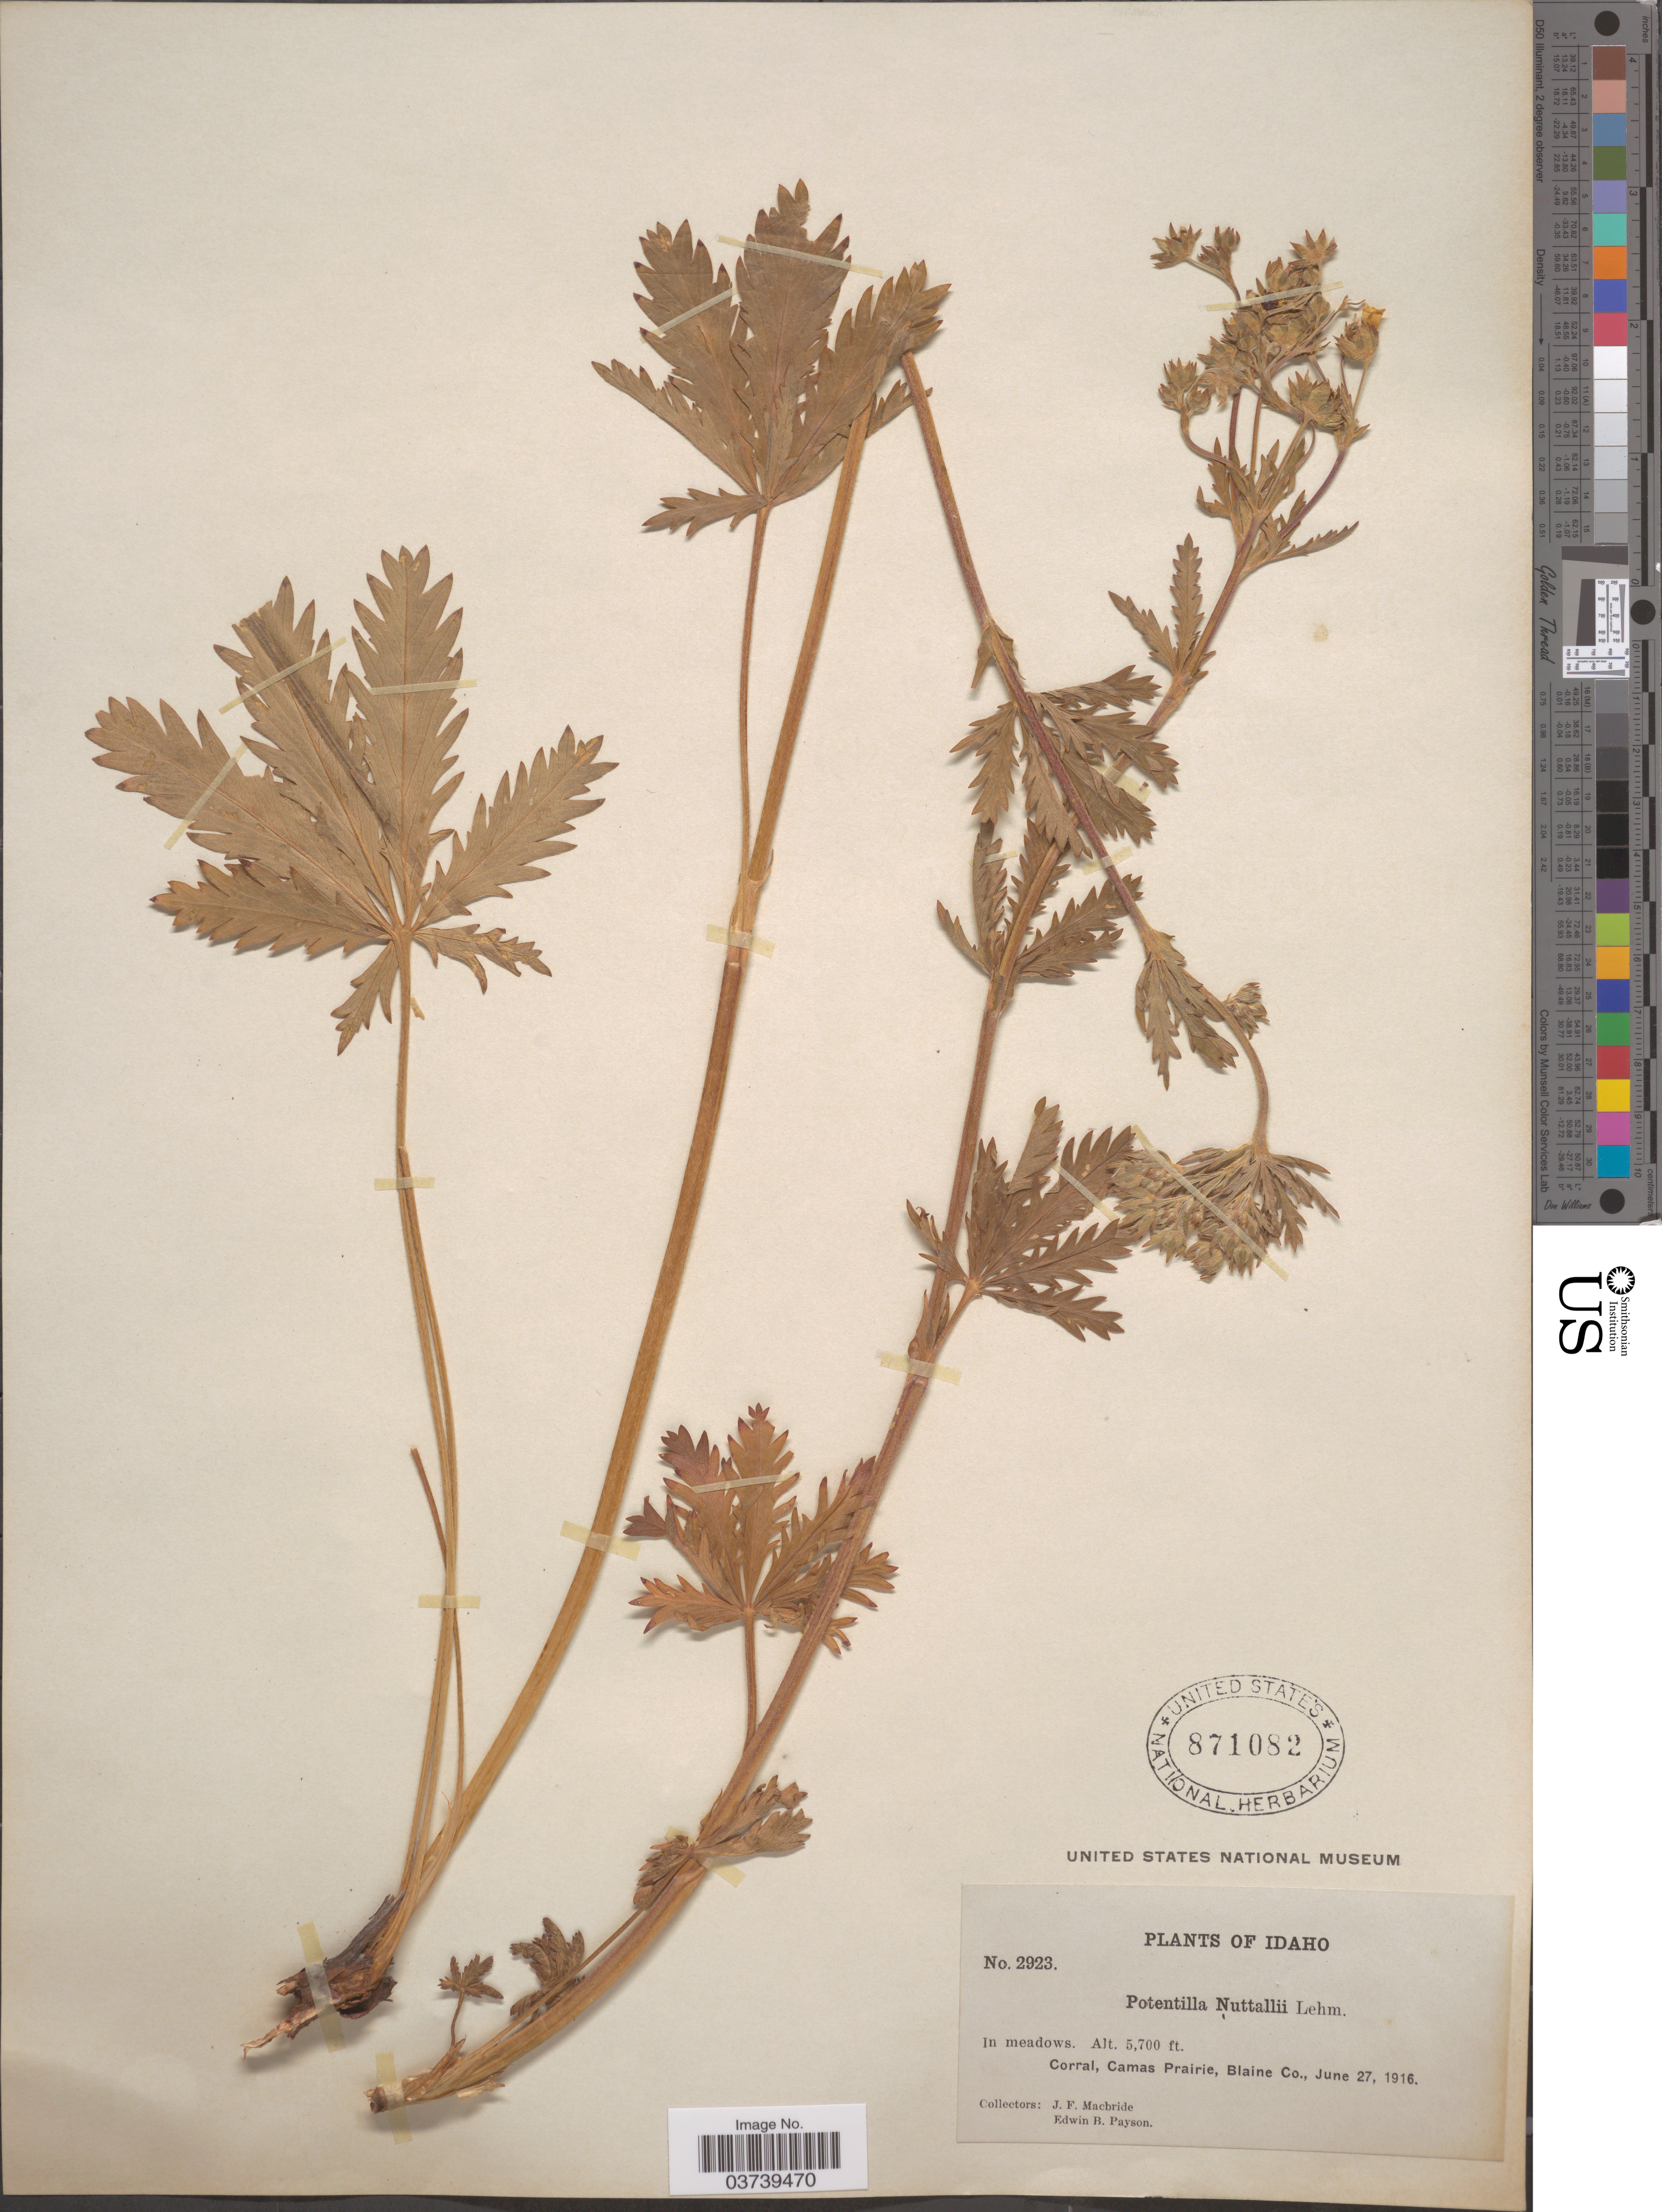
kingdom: Plantae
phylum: Tracheophyta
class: Magnoliopsida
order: Rosales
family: Rosaceae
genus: Potentilla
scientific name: Potentilla gracilis var. fastigiata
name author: (Nutt.) S. Watson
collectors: J. F. Macbride & E. B. Payson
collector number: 2923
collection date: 1916-06-27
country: United States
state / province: Idaho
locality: Corral, Camas Prairie, Blaine Co.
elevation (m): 1737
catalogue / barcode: US 871082